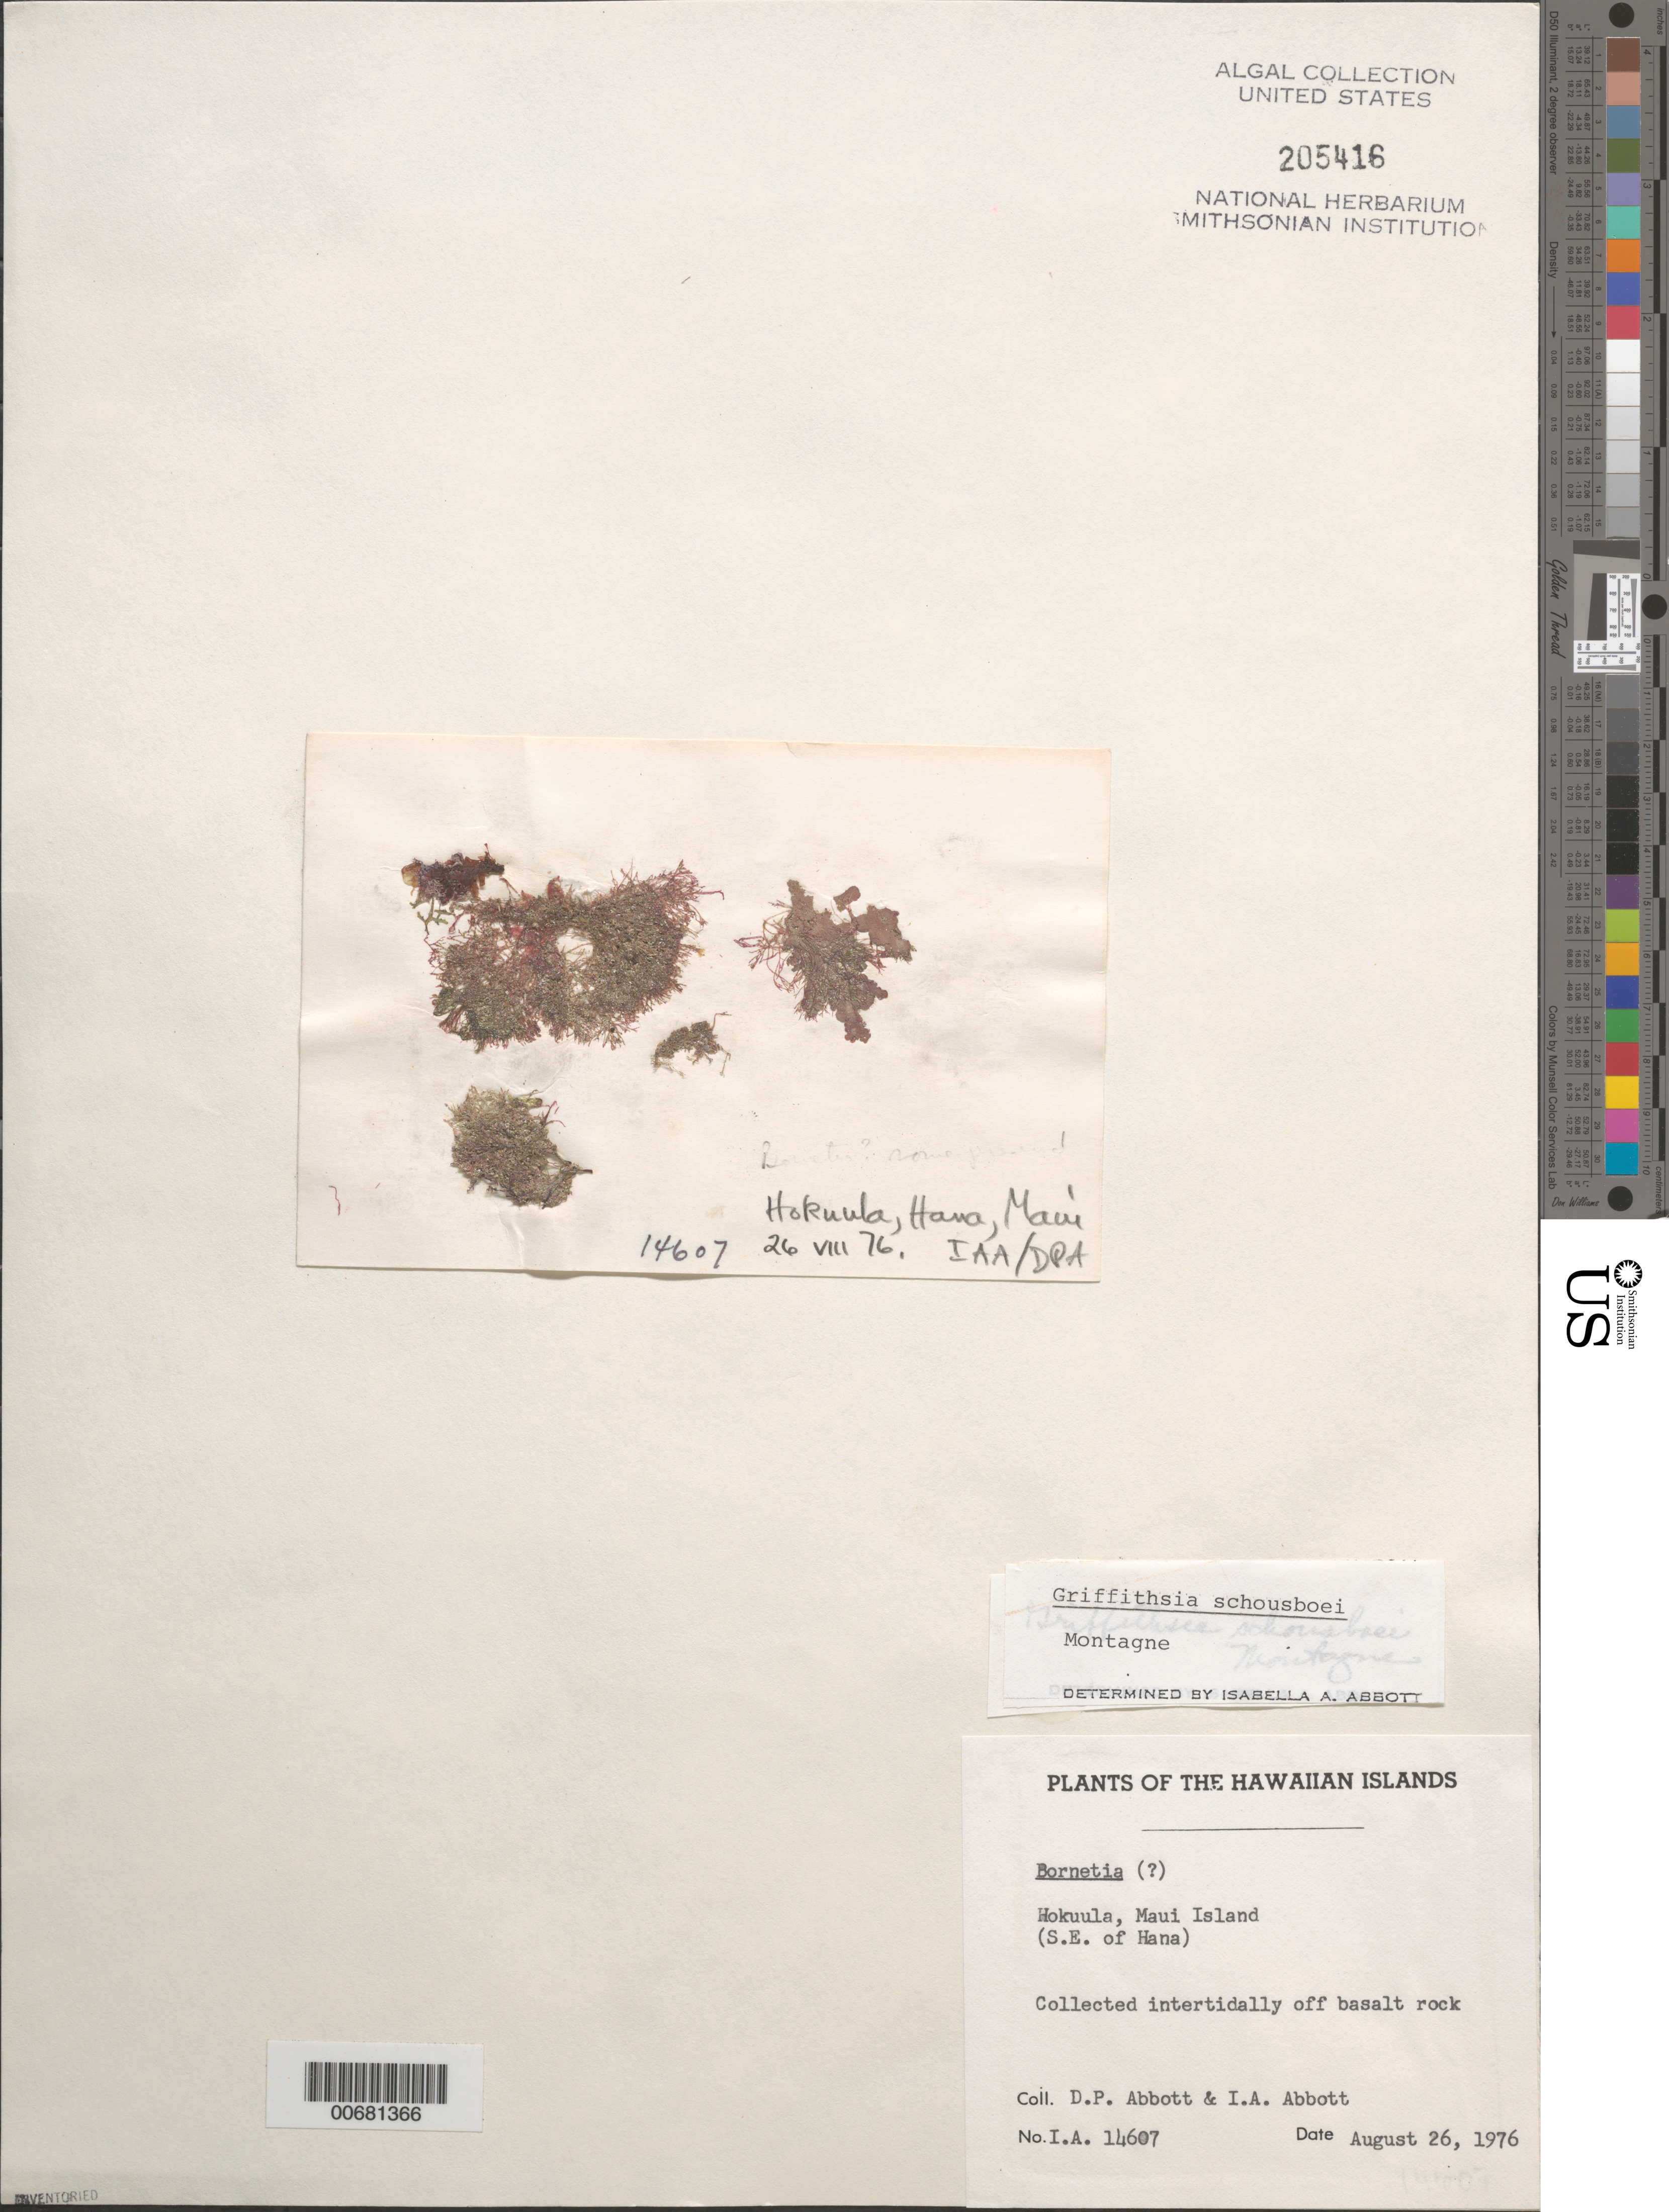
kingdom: Plantae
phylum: Rhodophyta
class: Florideophyceae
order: Ceramiales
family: Wrangeliaceae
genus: Griffithsia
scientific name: Griffithsia schousboei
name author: Mont.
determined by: Abbott, Isabella A.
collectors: I. A. Abbott & D. P. Abbott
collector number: IAA 14607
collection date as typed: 26 Aug 1976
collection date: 1976-08-26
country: United States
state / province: Hawaii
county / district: Maui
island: Maui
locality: Hokuula, southeast of Hana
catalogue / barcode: US 205416